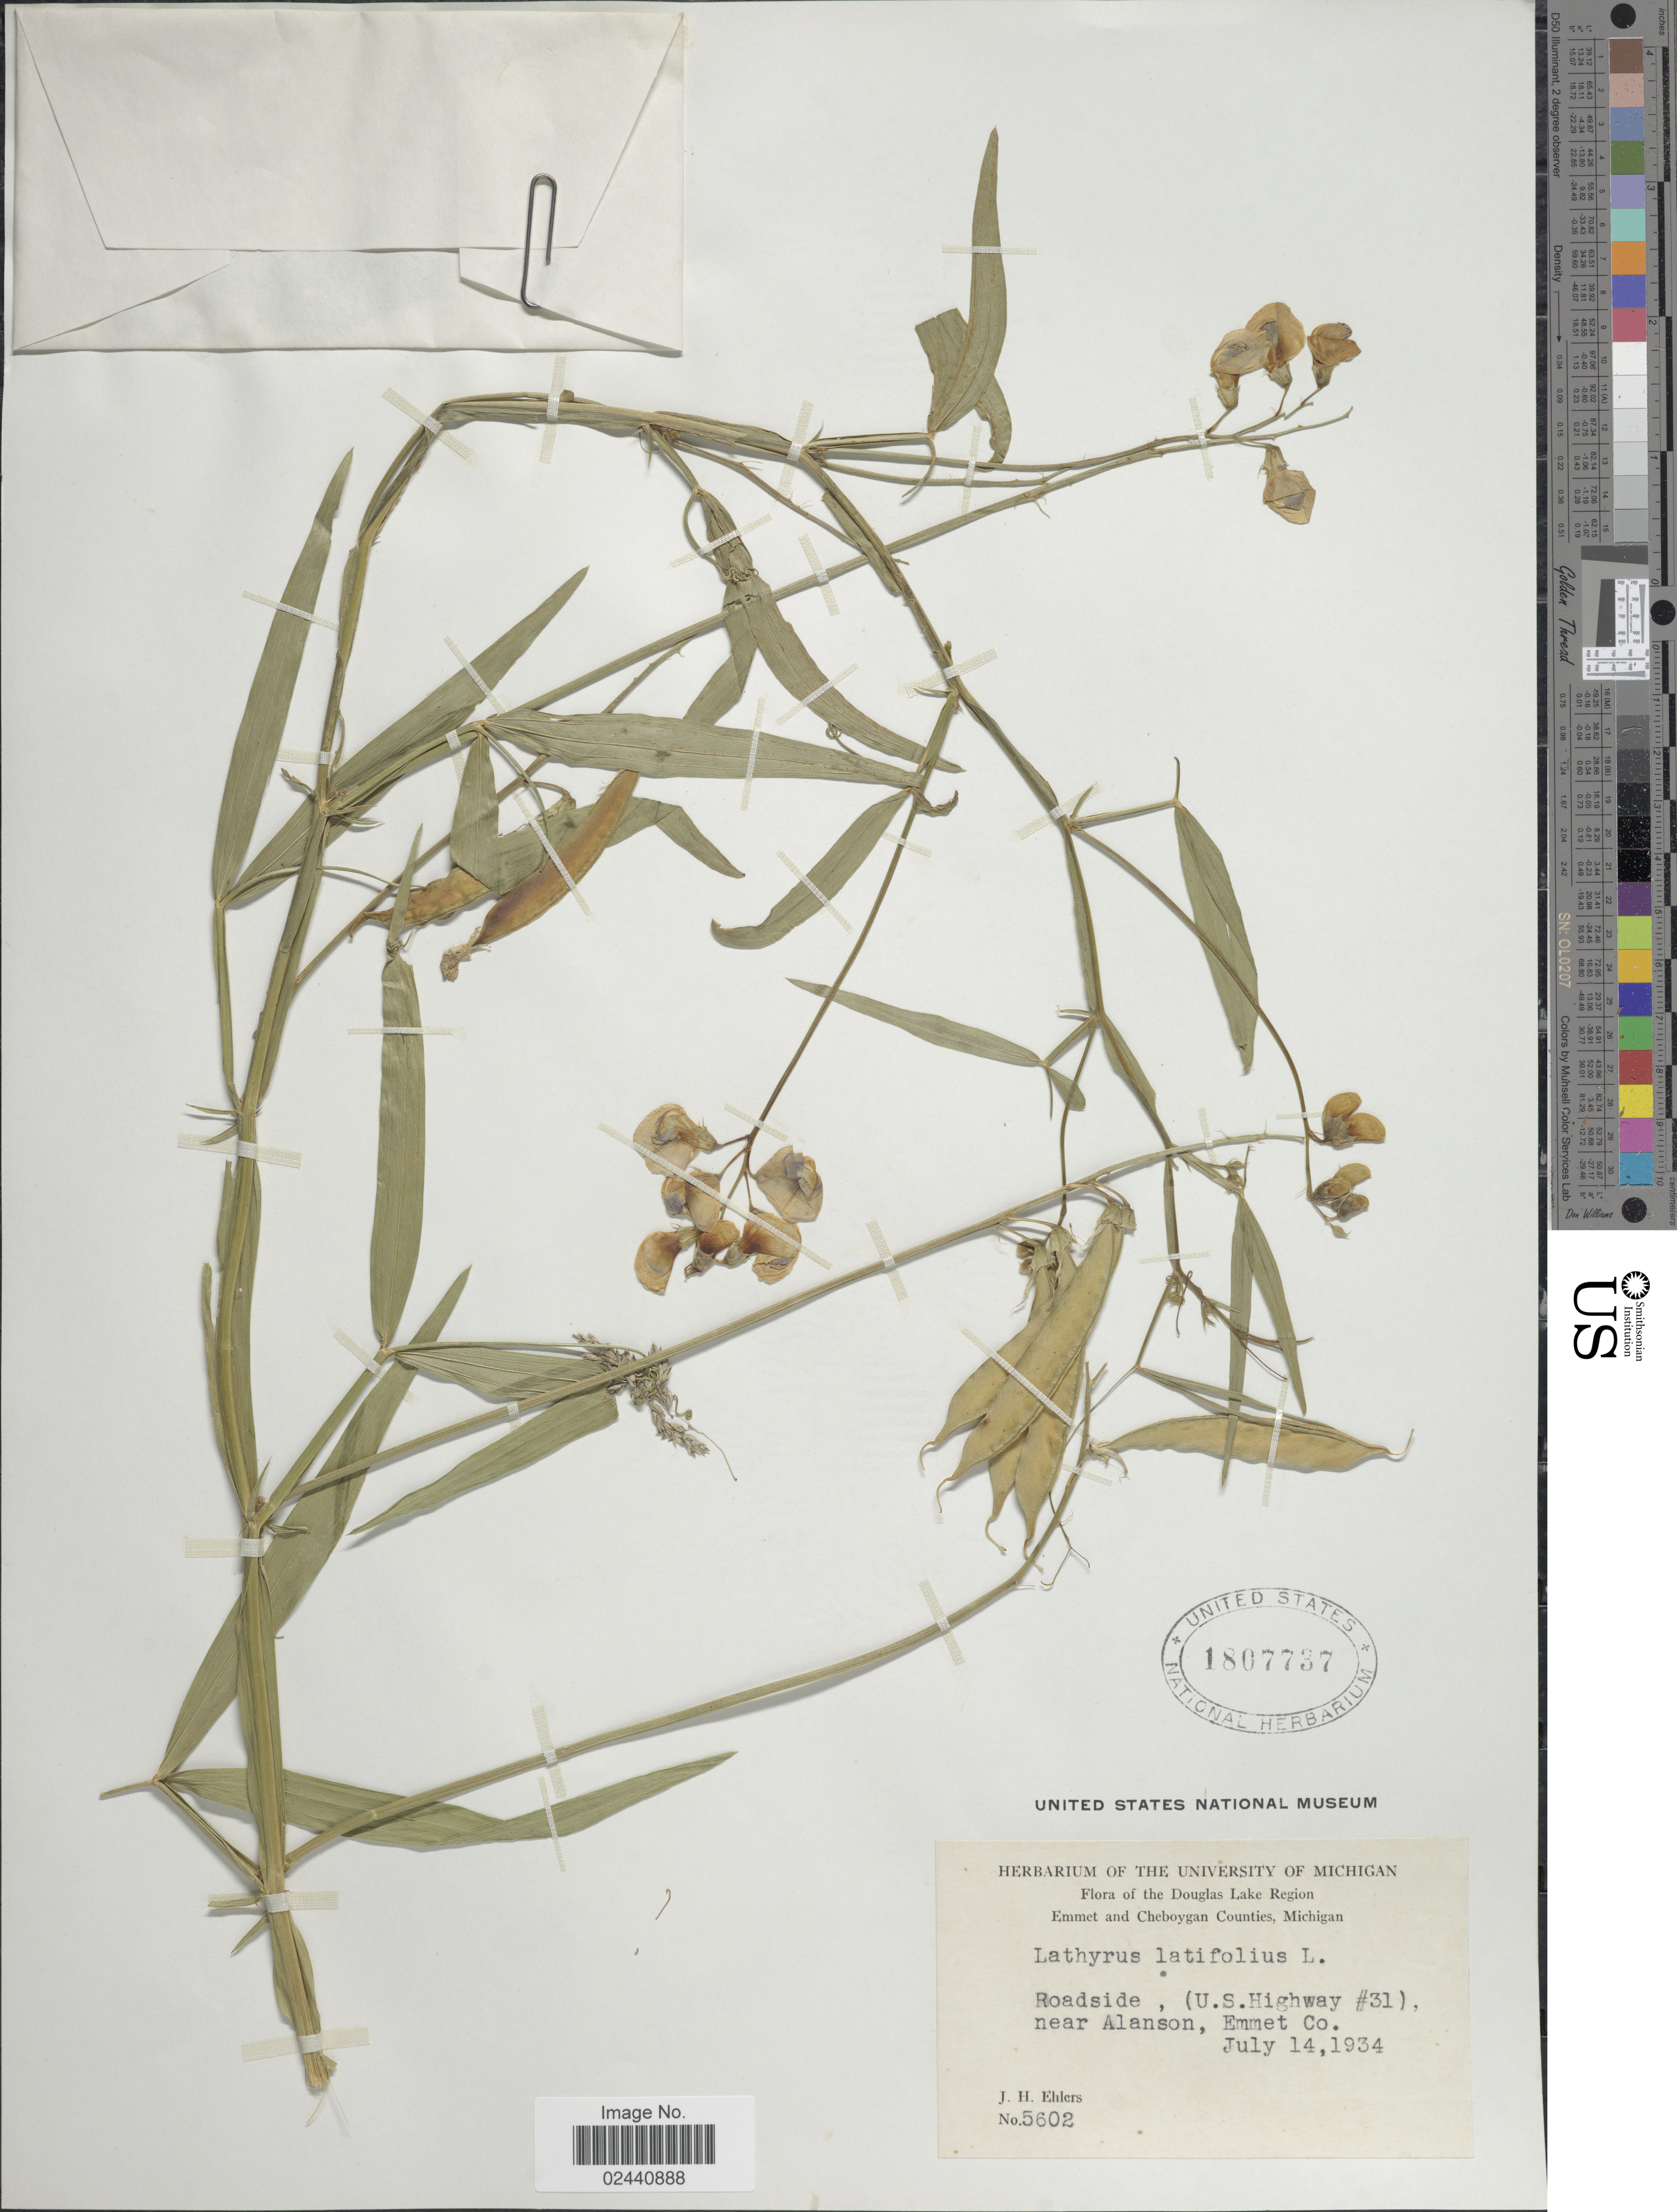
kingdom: Plantae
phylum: Tracheophyta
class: Magnoliopsida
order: Fabales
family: Fabaceae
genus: Lathyrus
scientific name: Lathyrus latifolius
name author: L.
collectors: J. H. Ehlers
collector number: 5602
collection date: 1934-07-14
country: United States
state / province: Michigan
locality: Douglas Lake Region, Emmet and Cheboygan Counties, Roadside, (U.S. Highway #31), near Alanson, Emet Co.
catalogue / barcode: US 1807737